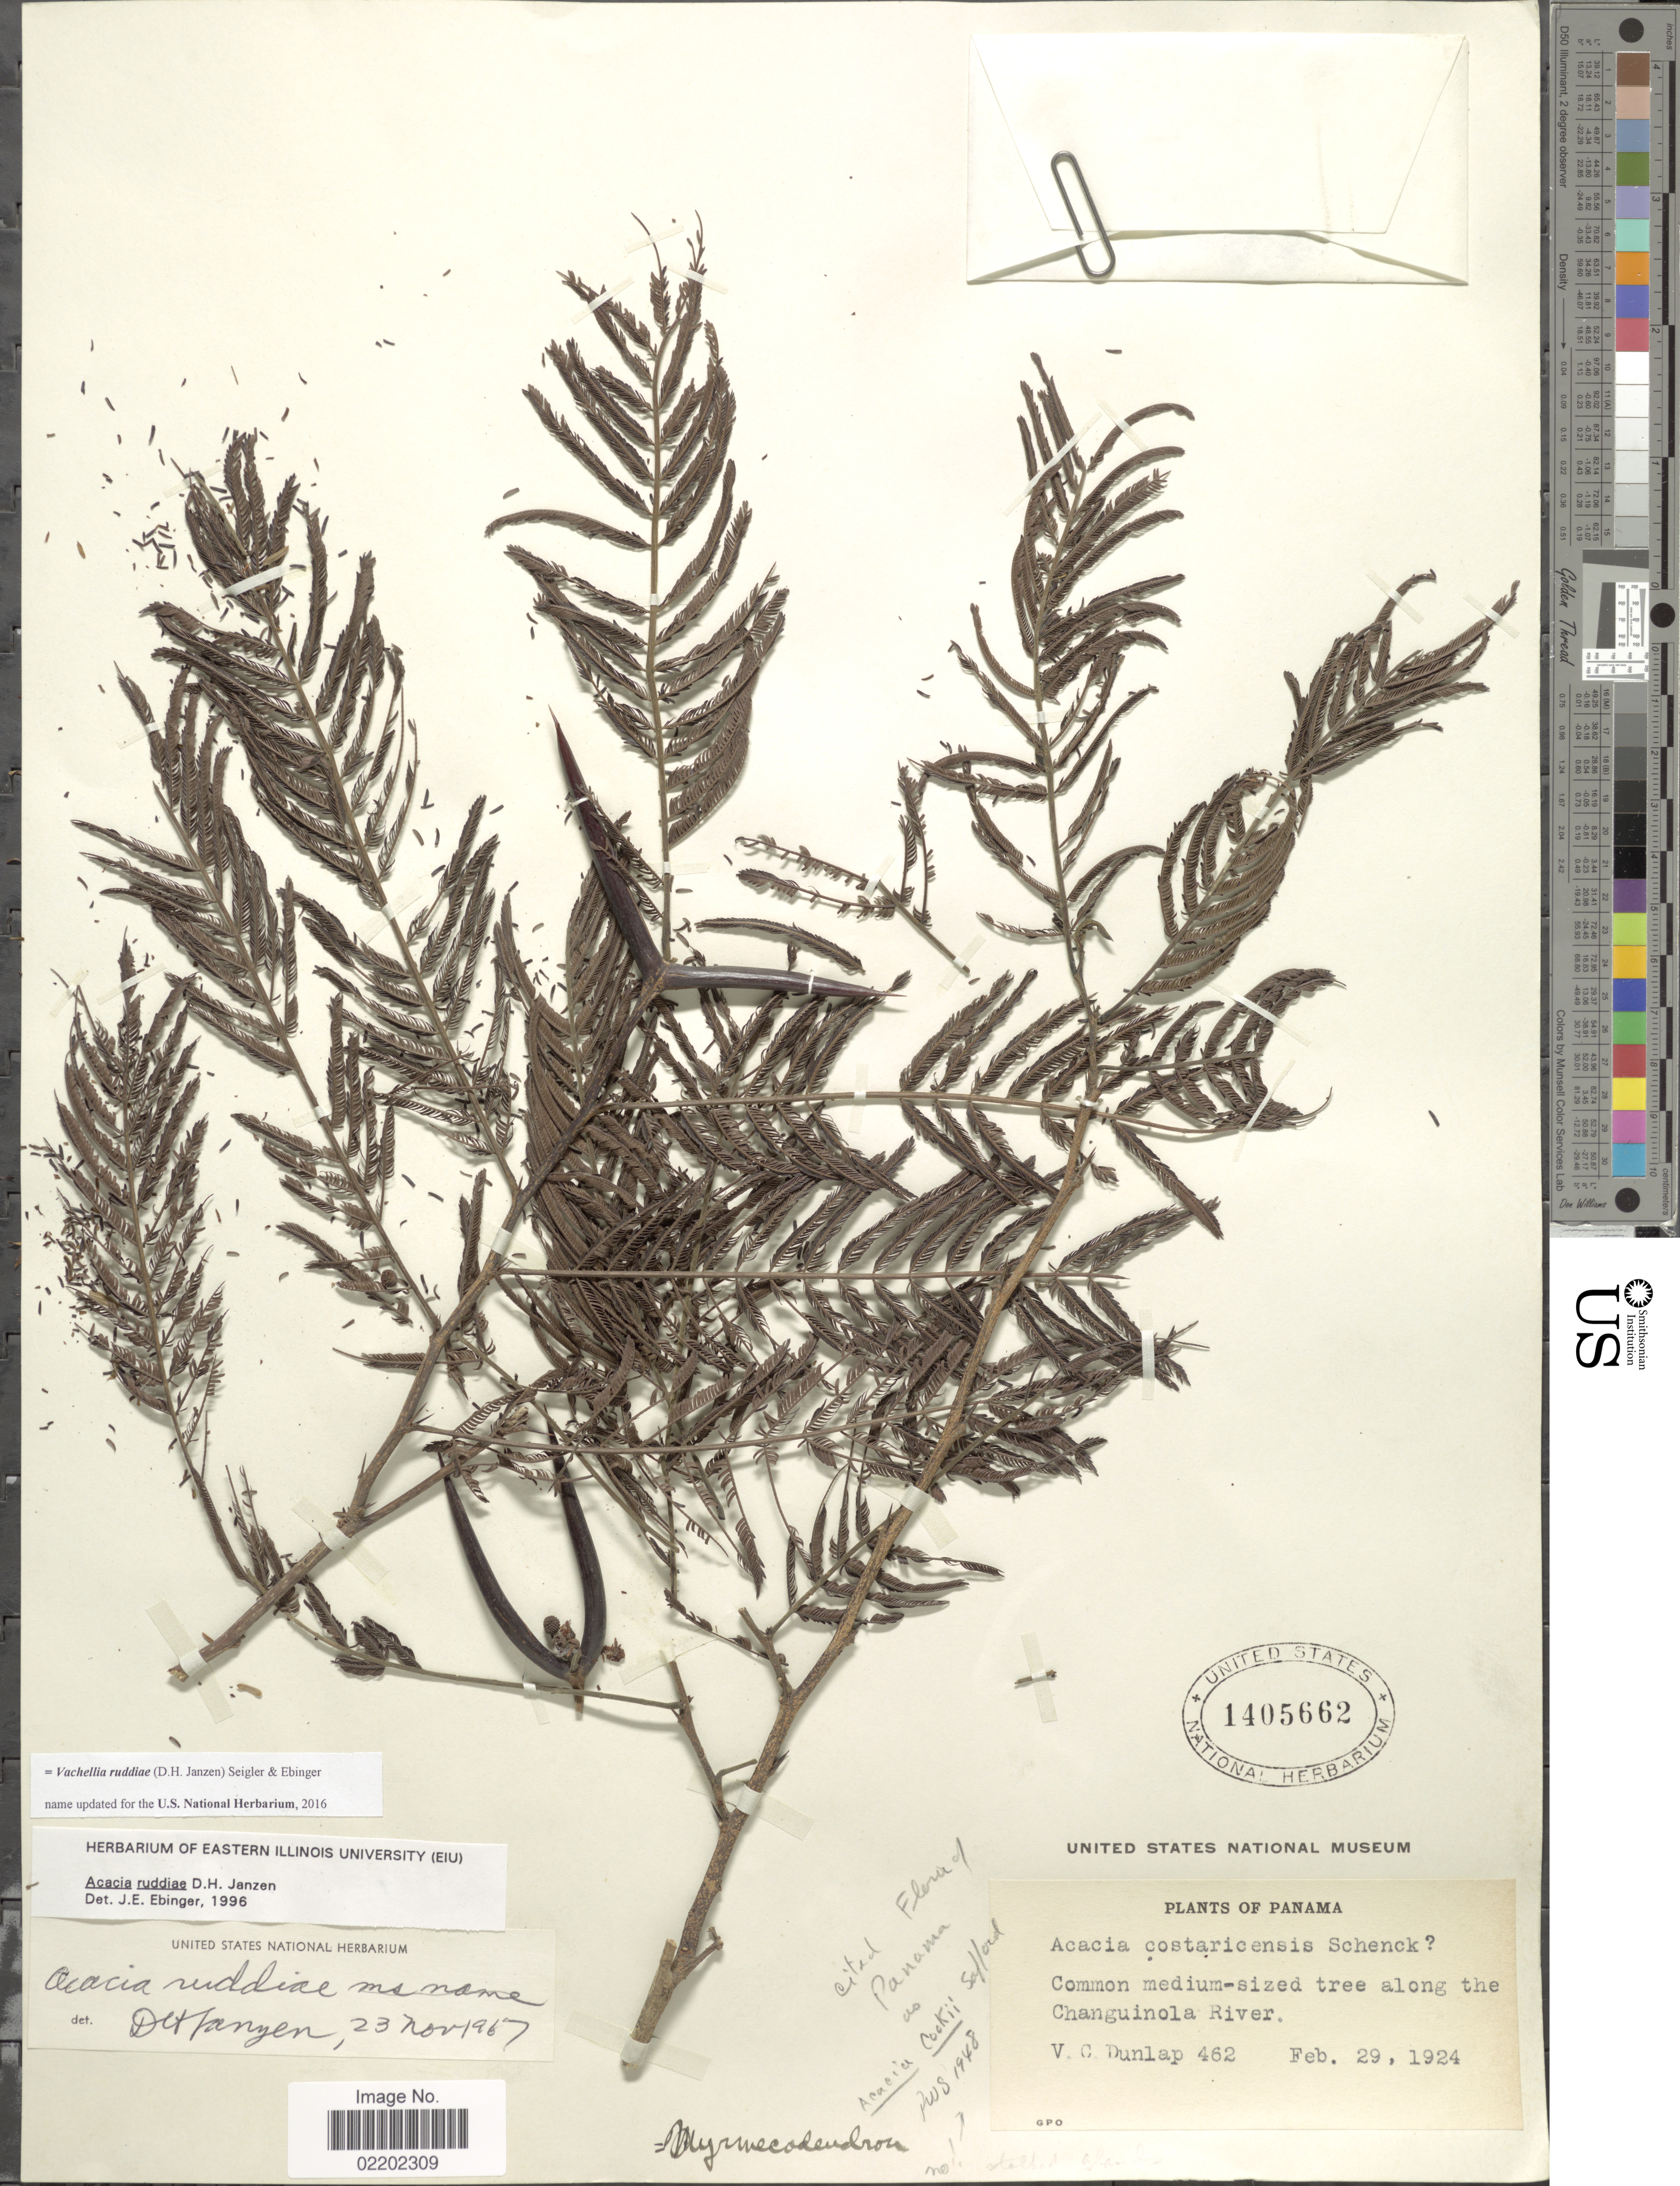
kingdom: Plantae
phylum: Tracheophyta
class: Magnoliopsida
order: Fabales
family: Fabaceae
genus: Vachellia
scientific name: Vachellia ruddiae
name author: (D.H. Janzen) Seigler & Ebinger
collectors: V. C. Dunlap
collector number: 462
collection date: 1924-02-29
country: Panama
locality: Common medium-sized tree along the Changuinola River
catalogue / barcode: US 1405662